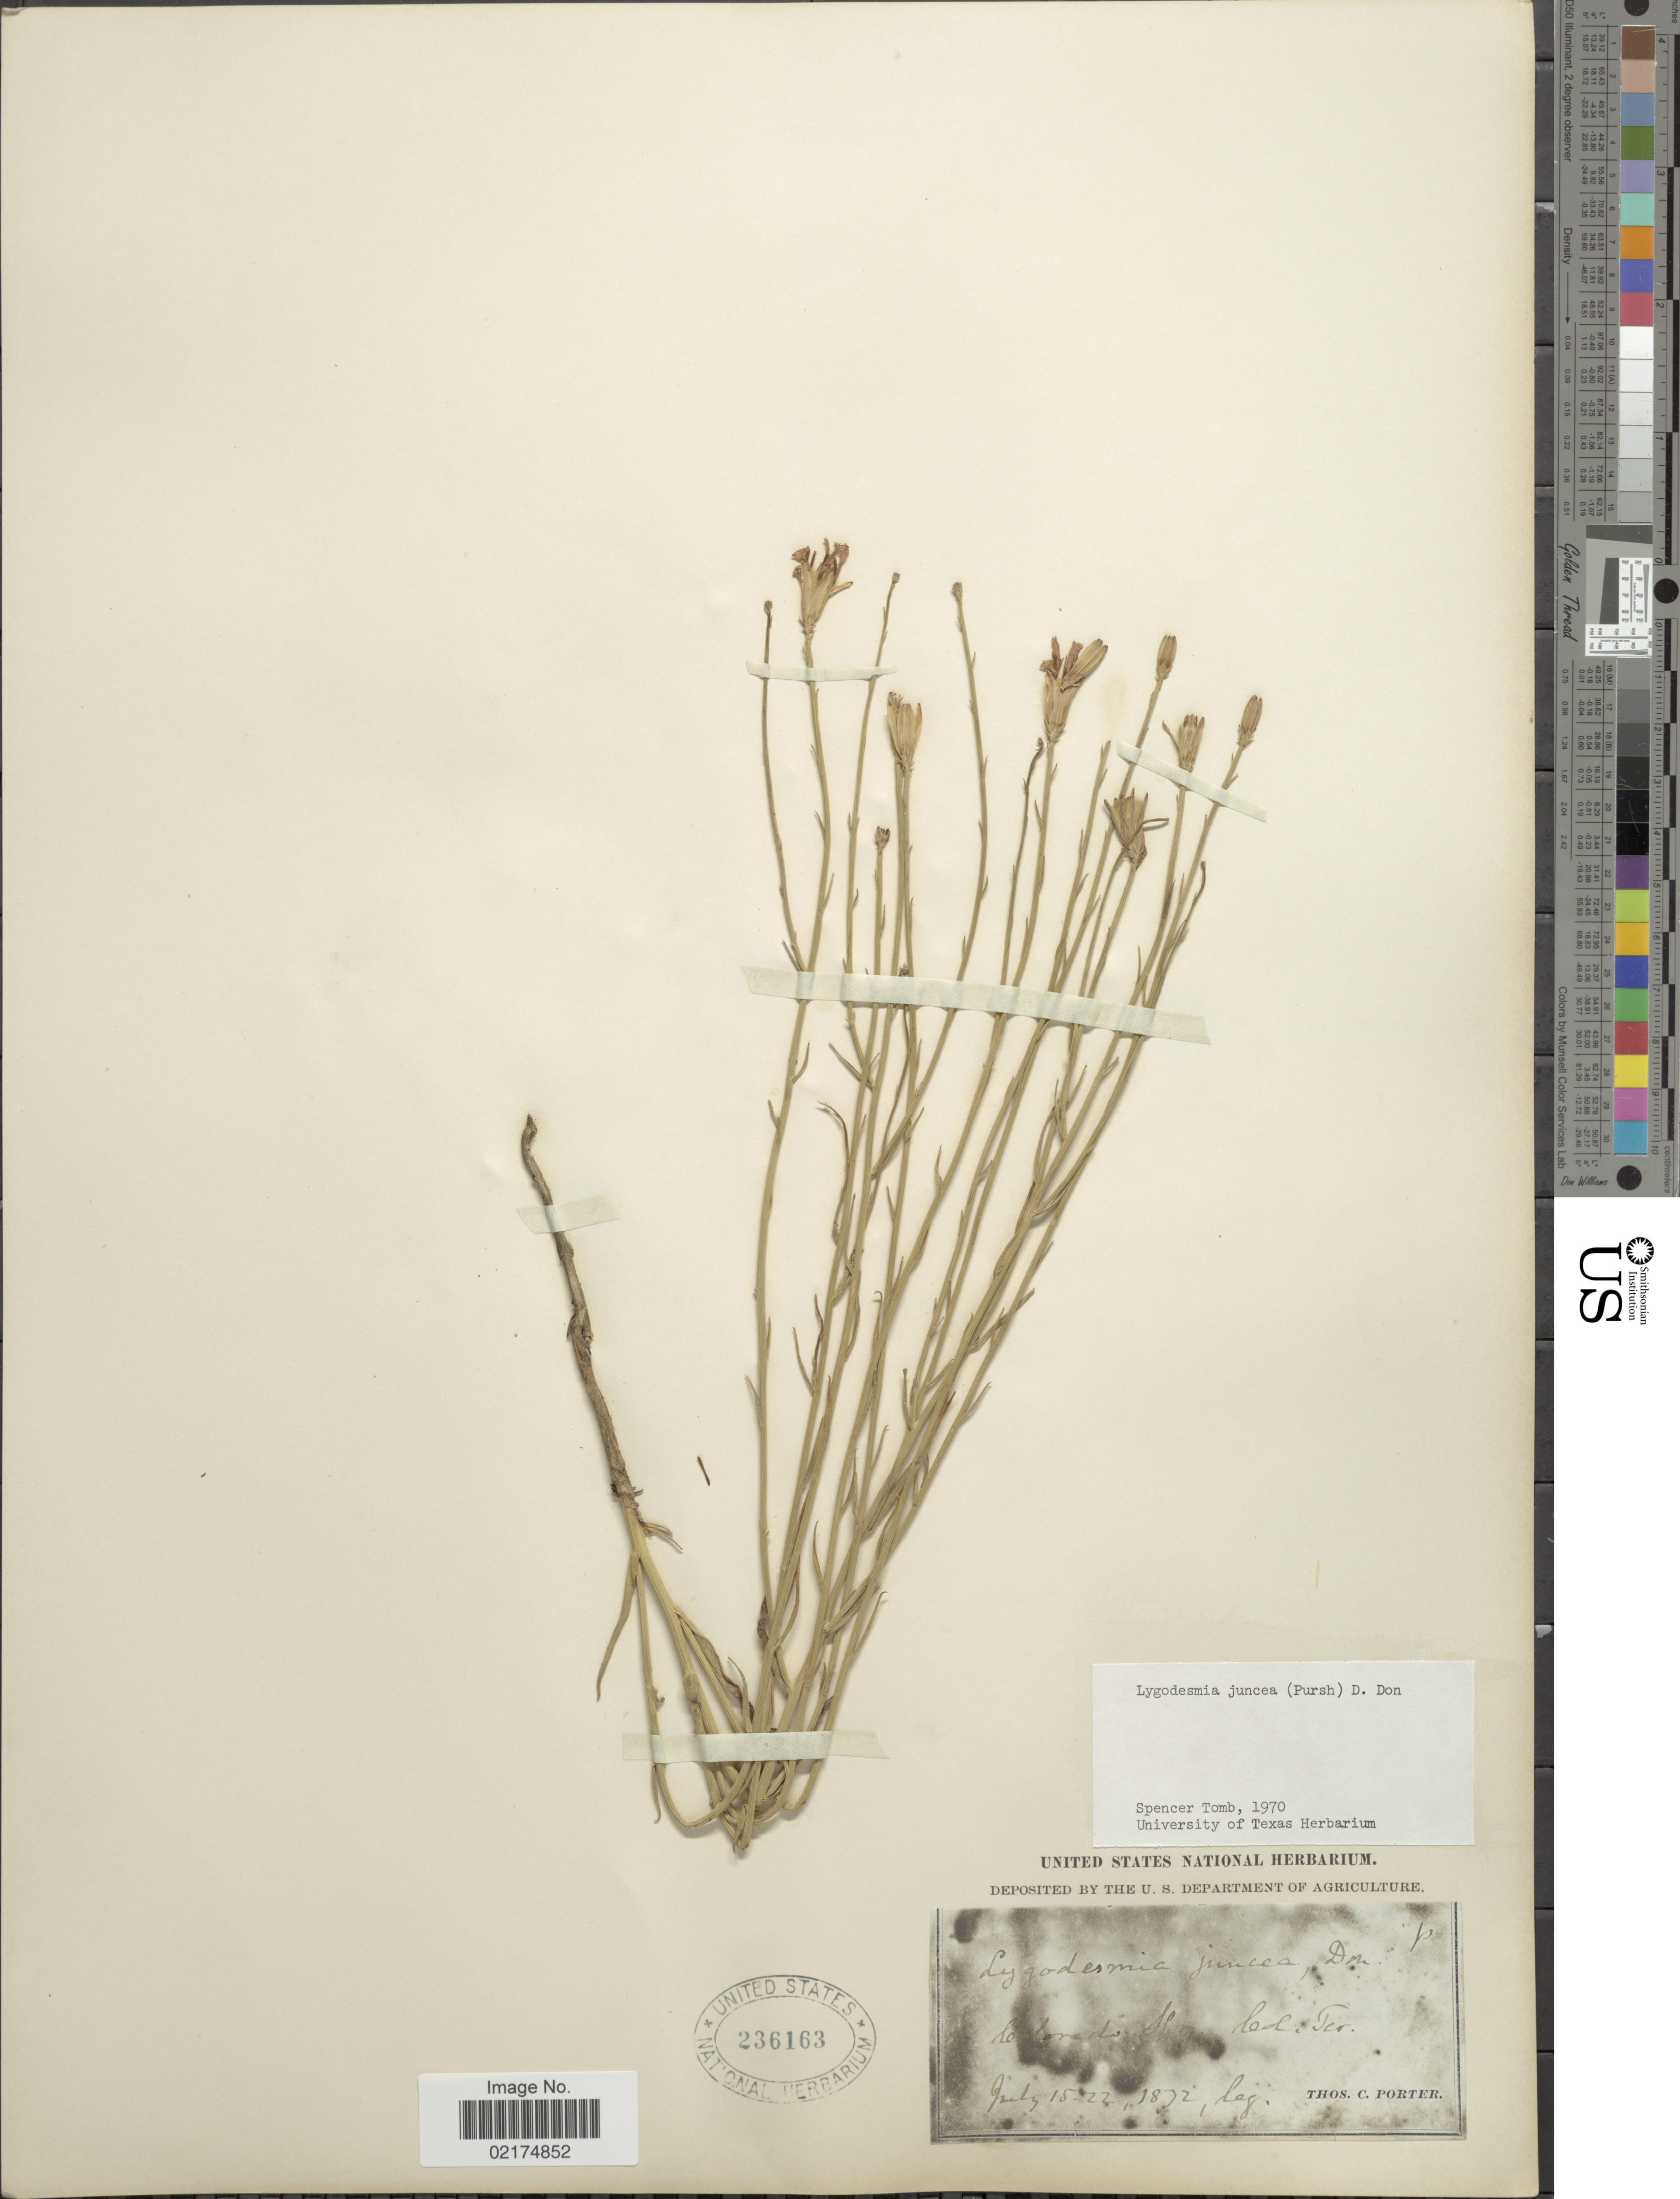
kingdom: Plantae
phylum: Tracheophyta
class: Magnoliopsida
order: Asterales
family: Asteraceae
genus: Lygodesmia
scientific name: Lygodesmia juncea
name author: D. Don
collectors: T. Porter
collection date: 1872-07-15/1872-07-22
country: United States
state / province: Colorado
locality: Colorado Springs, Colorado Territory.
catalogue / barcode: US 236163